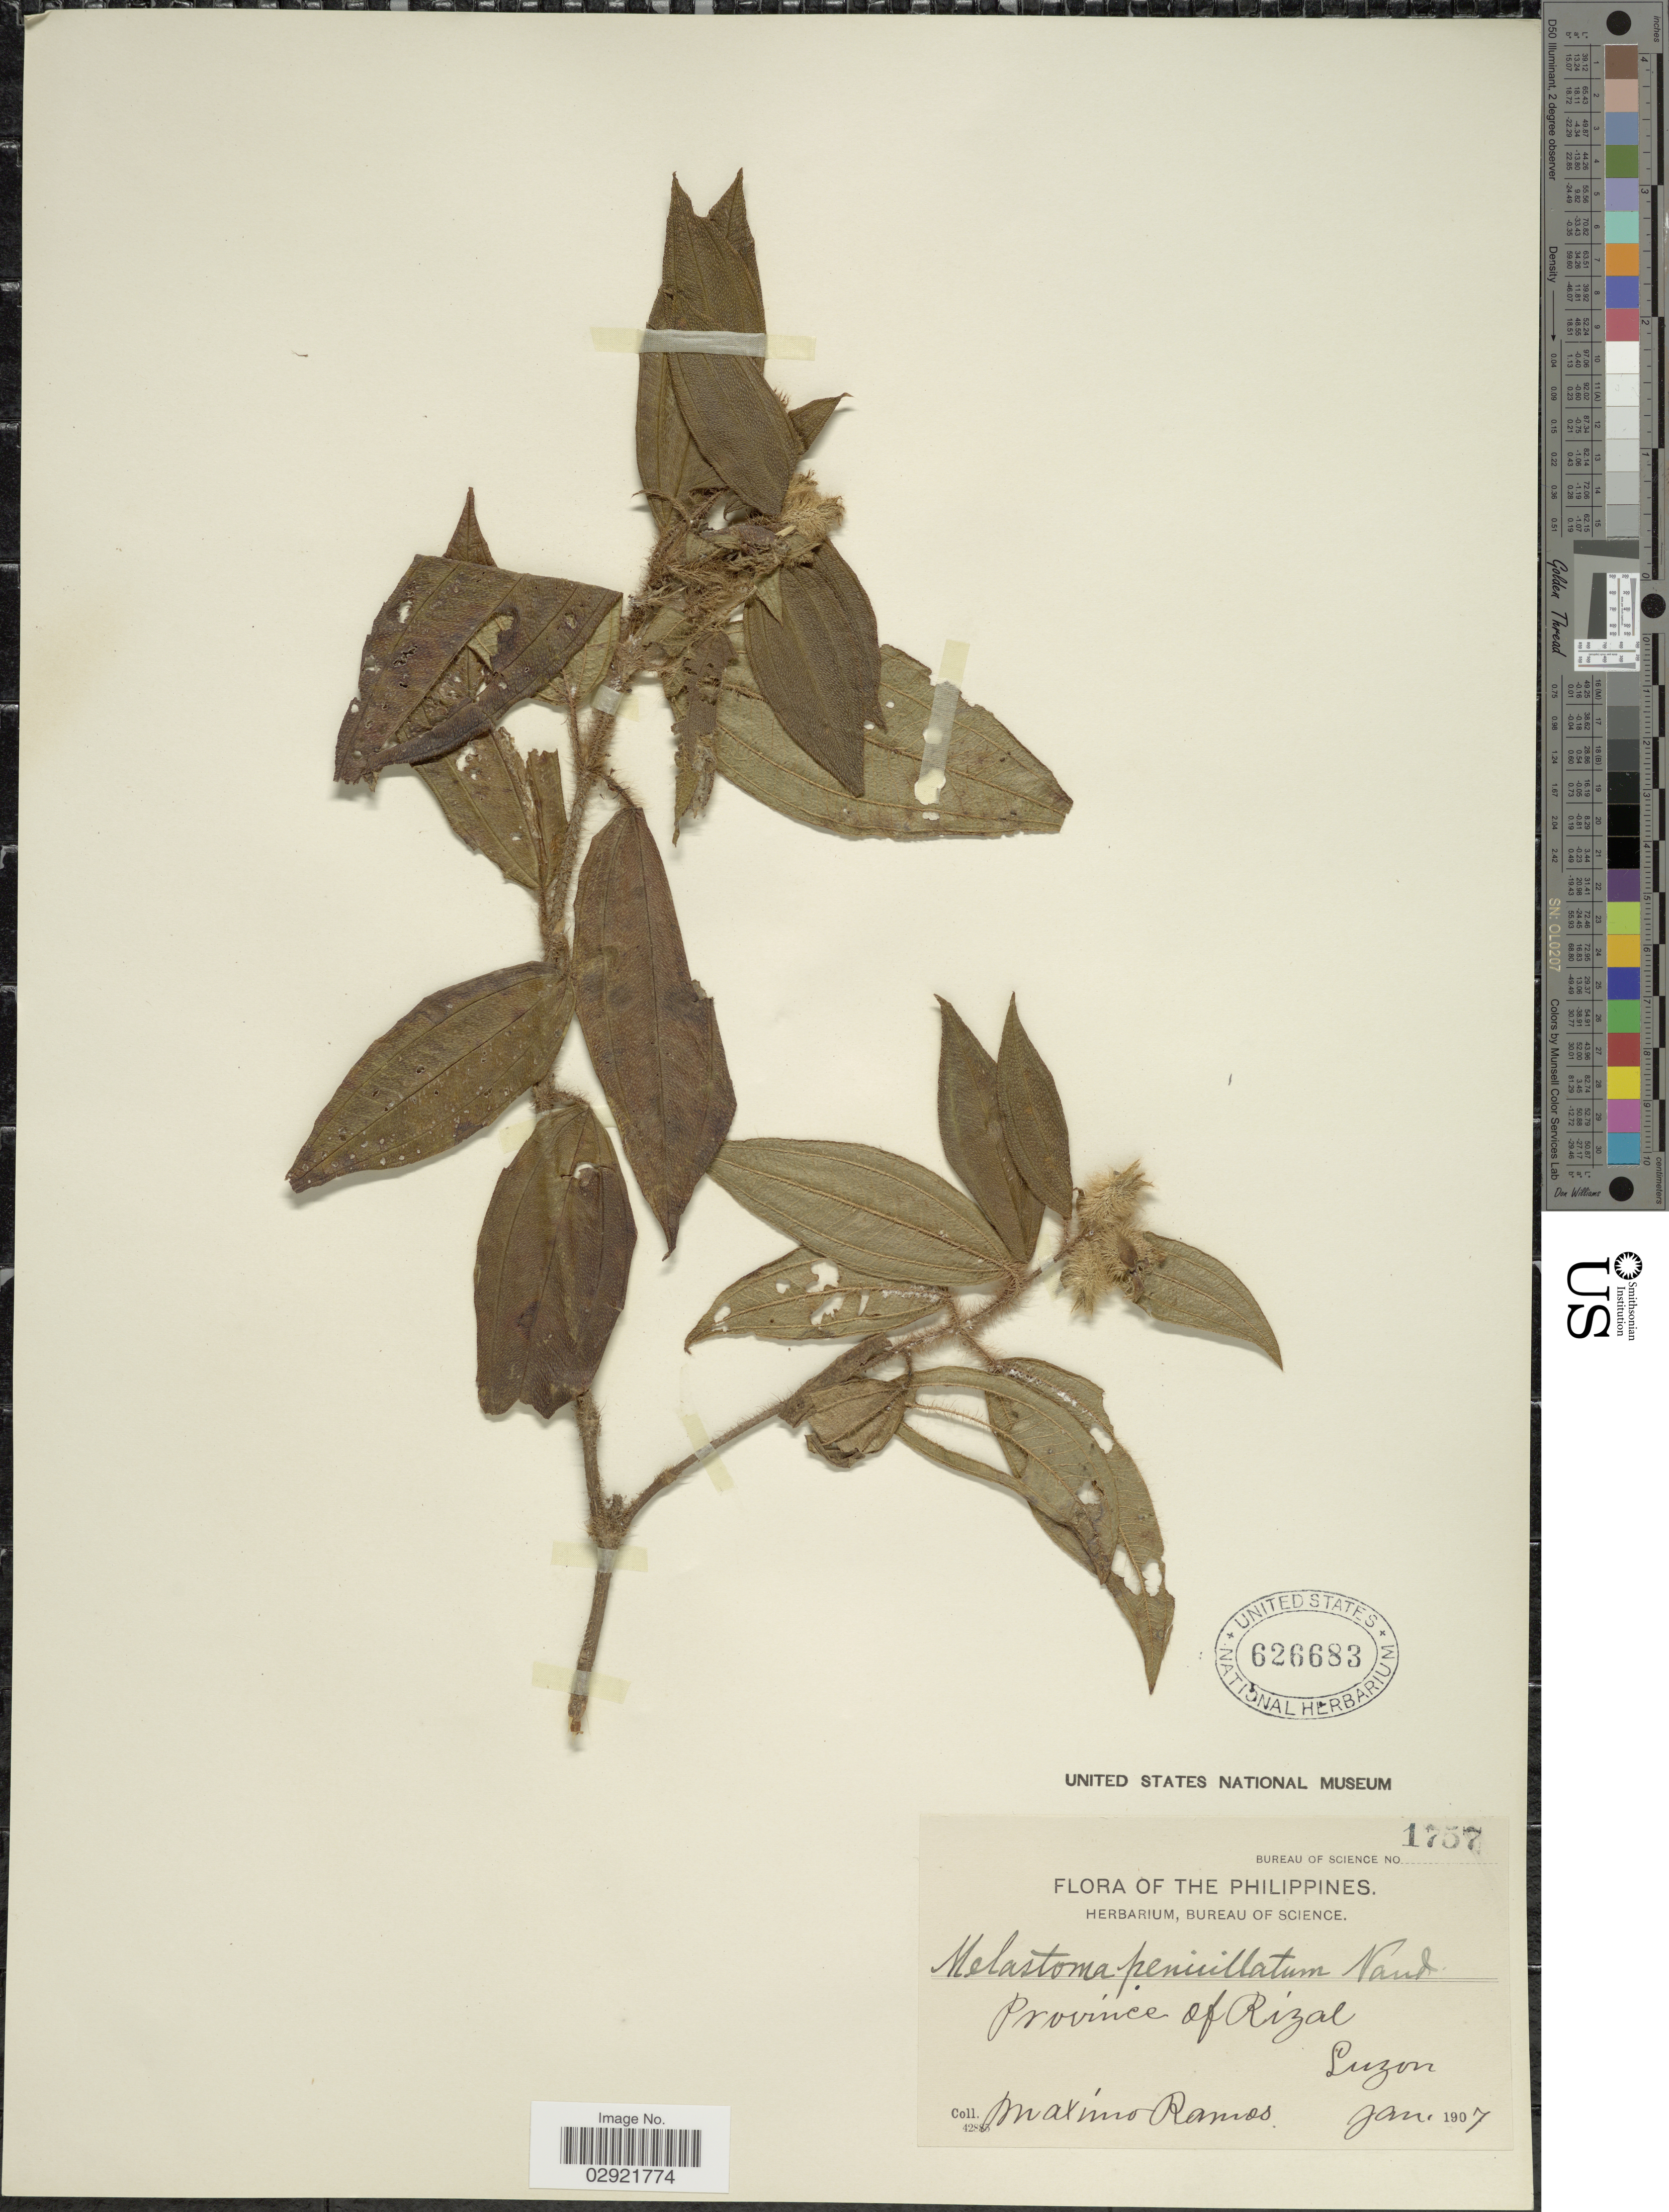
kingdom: Plantae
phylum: Tracheophyta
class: Magnoliopsida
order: Myrtales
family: Melastomataceae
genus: Melastoma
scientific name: Melastoma crinitum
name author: Roxb.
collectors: M. Ramos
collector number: Bureau of Science 1757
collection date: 1907-01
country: Philippines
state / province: Calabarzon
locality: Province of Rizal, Luzon.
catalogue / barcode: US 626683